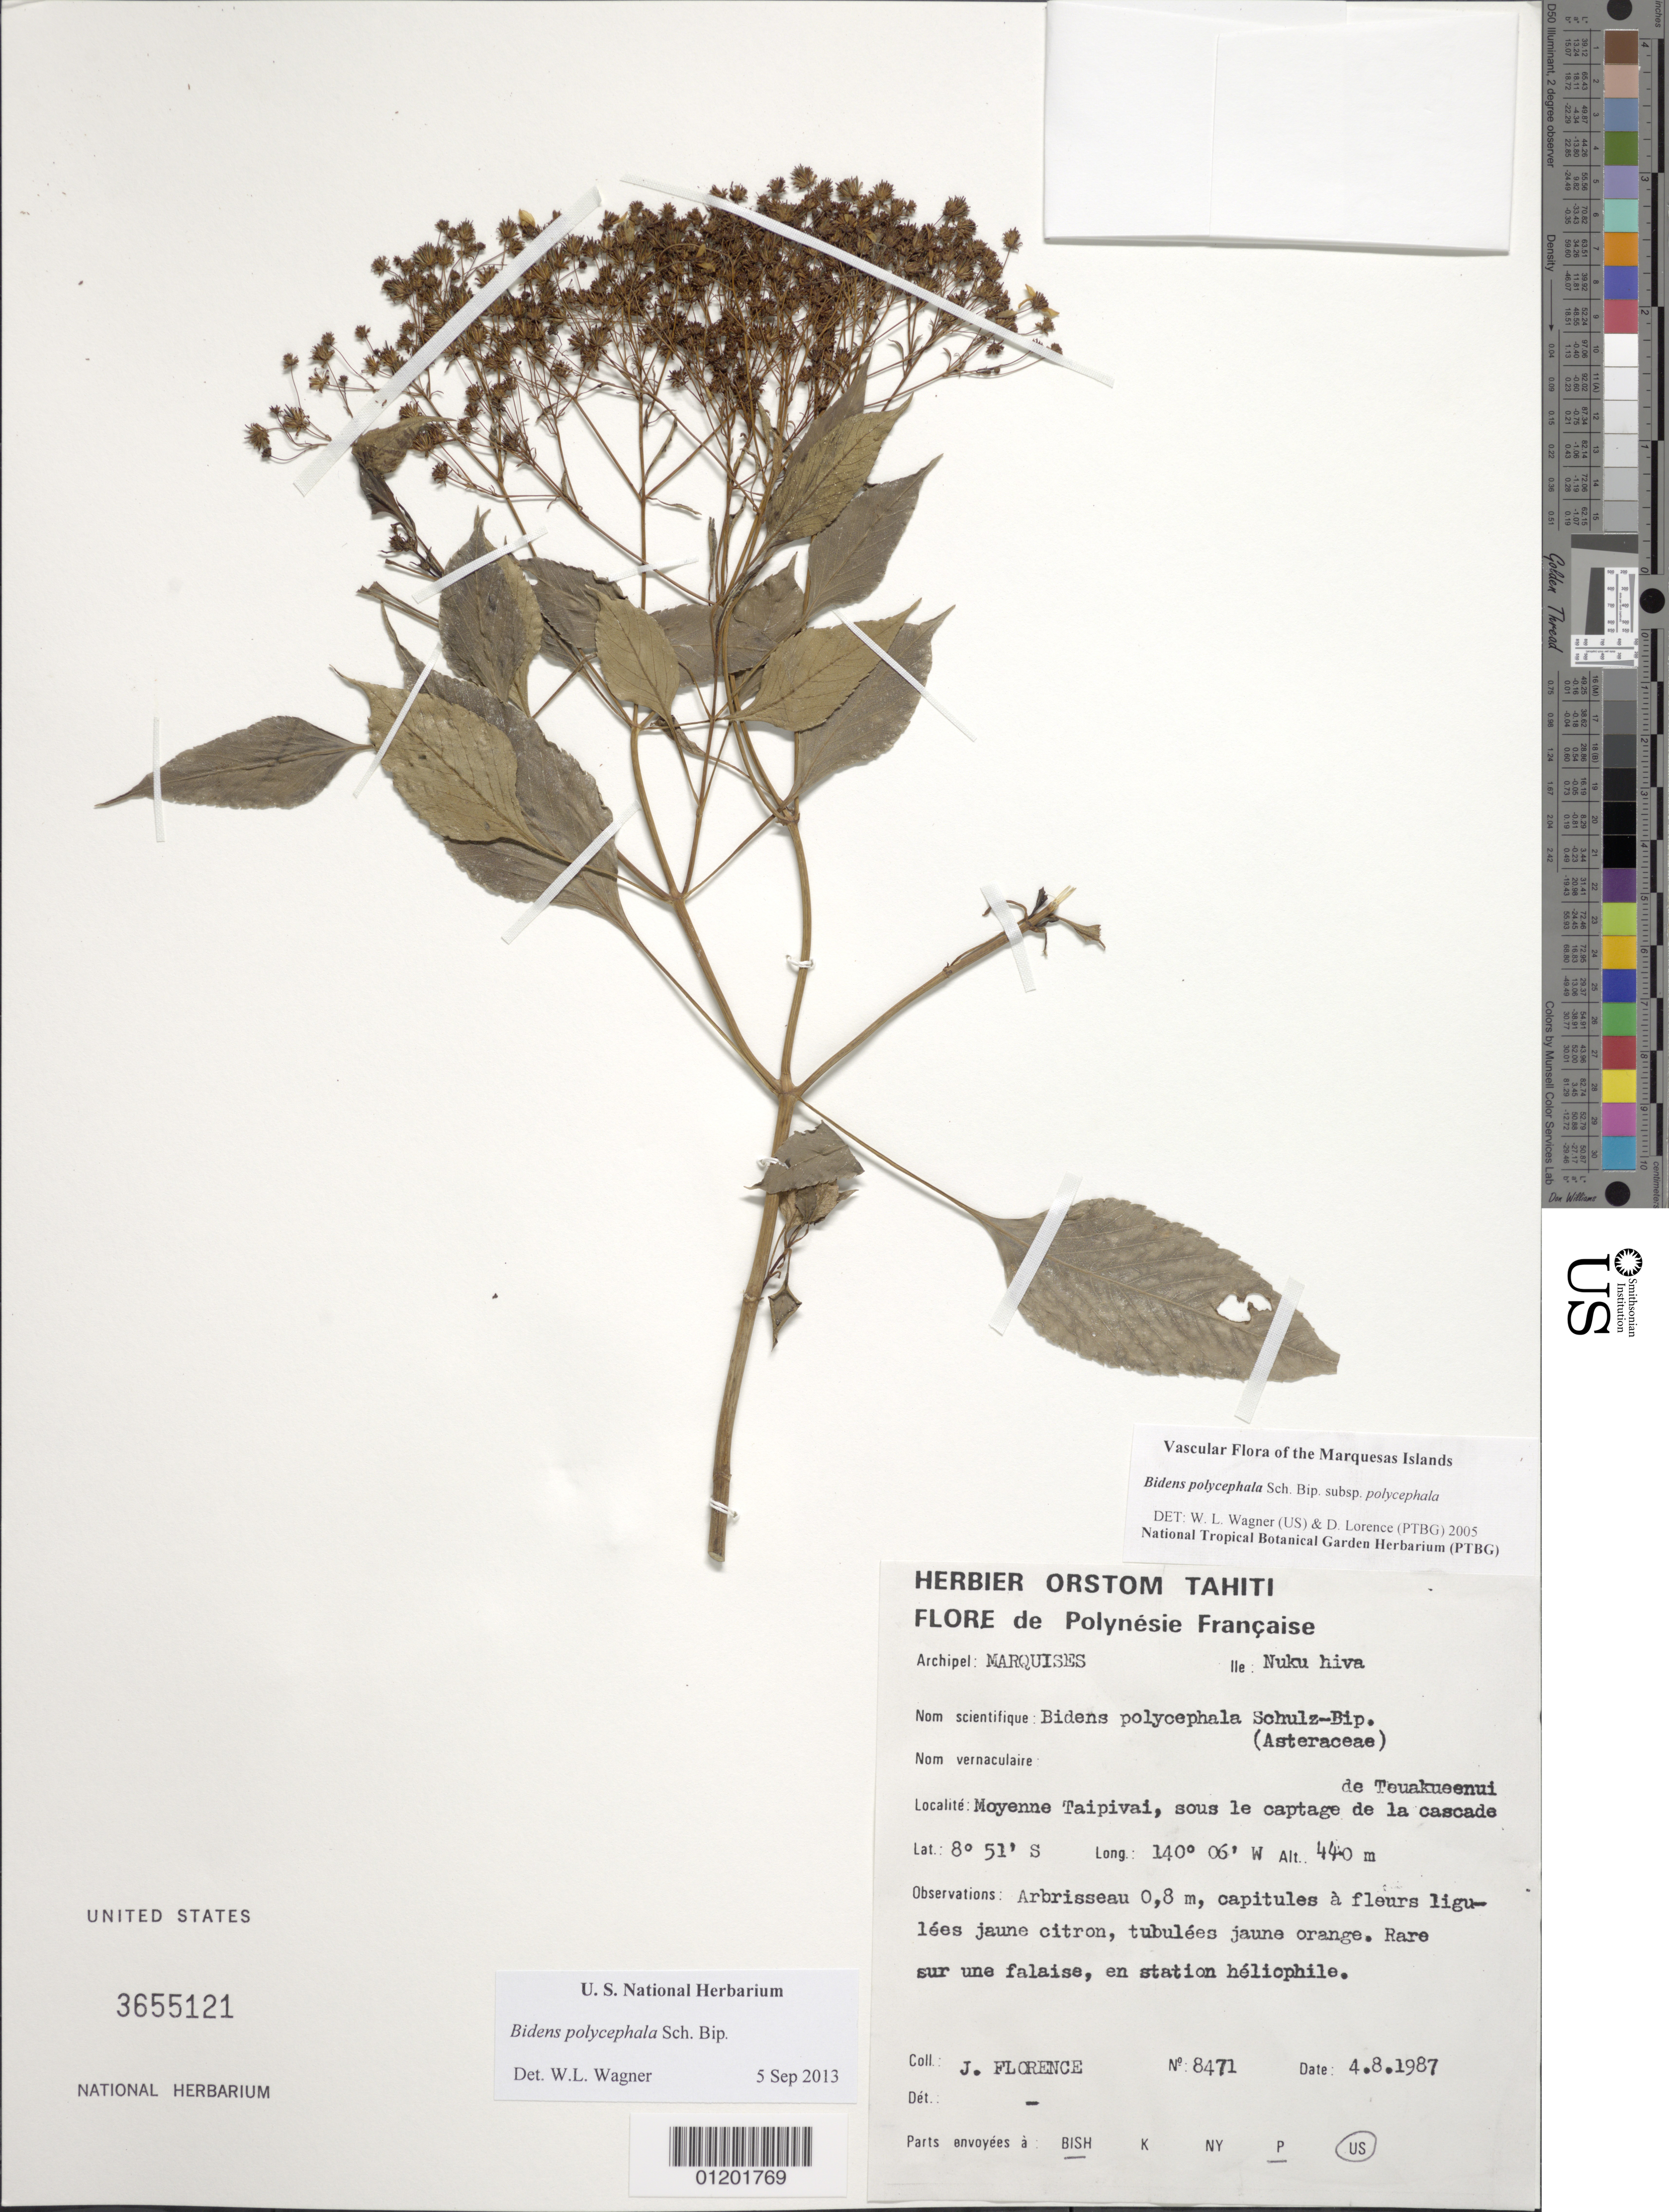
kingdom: Plantae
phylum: Tracheophyta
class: Magnoliopsida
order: Asterales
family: Asteraceae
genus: Bidens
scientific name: Bidens polycephala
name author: Sch. Bip.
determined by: Wagner, W. L., (BOT), Smithsonian Institution - National Museum of Natural History (UNITED STATES)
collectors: J. Florence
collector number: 8471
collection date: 1987-08-04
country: French Polynesia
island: Nuku Hiva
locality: Moyenne Taipivai, sous le captage de la cascade de Teuakueenui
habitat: Sur une falaise, en station héliophile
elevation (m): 440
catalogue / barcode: US 3655121